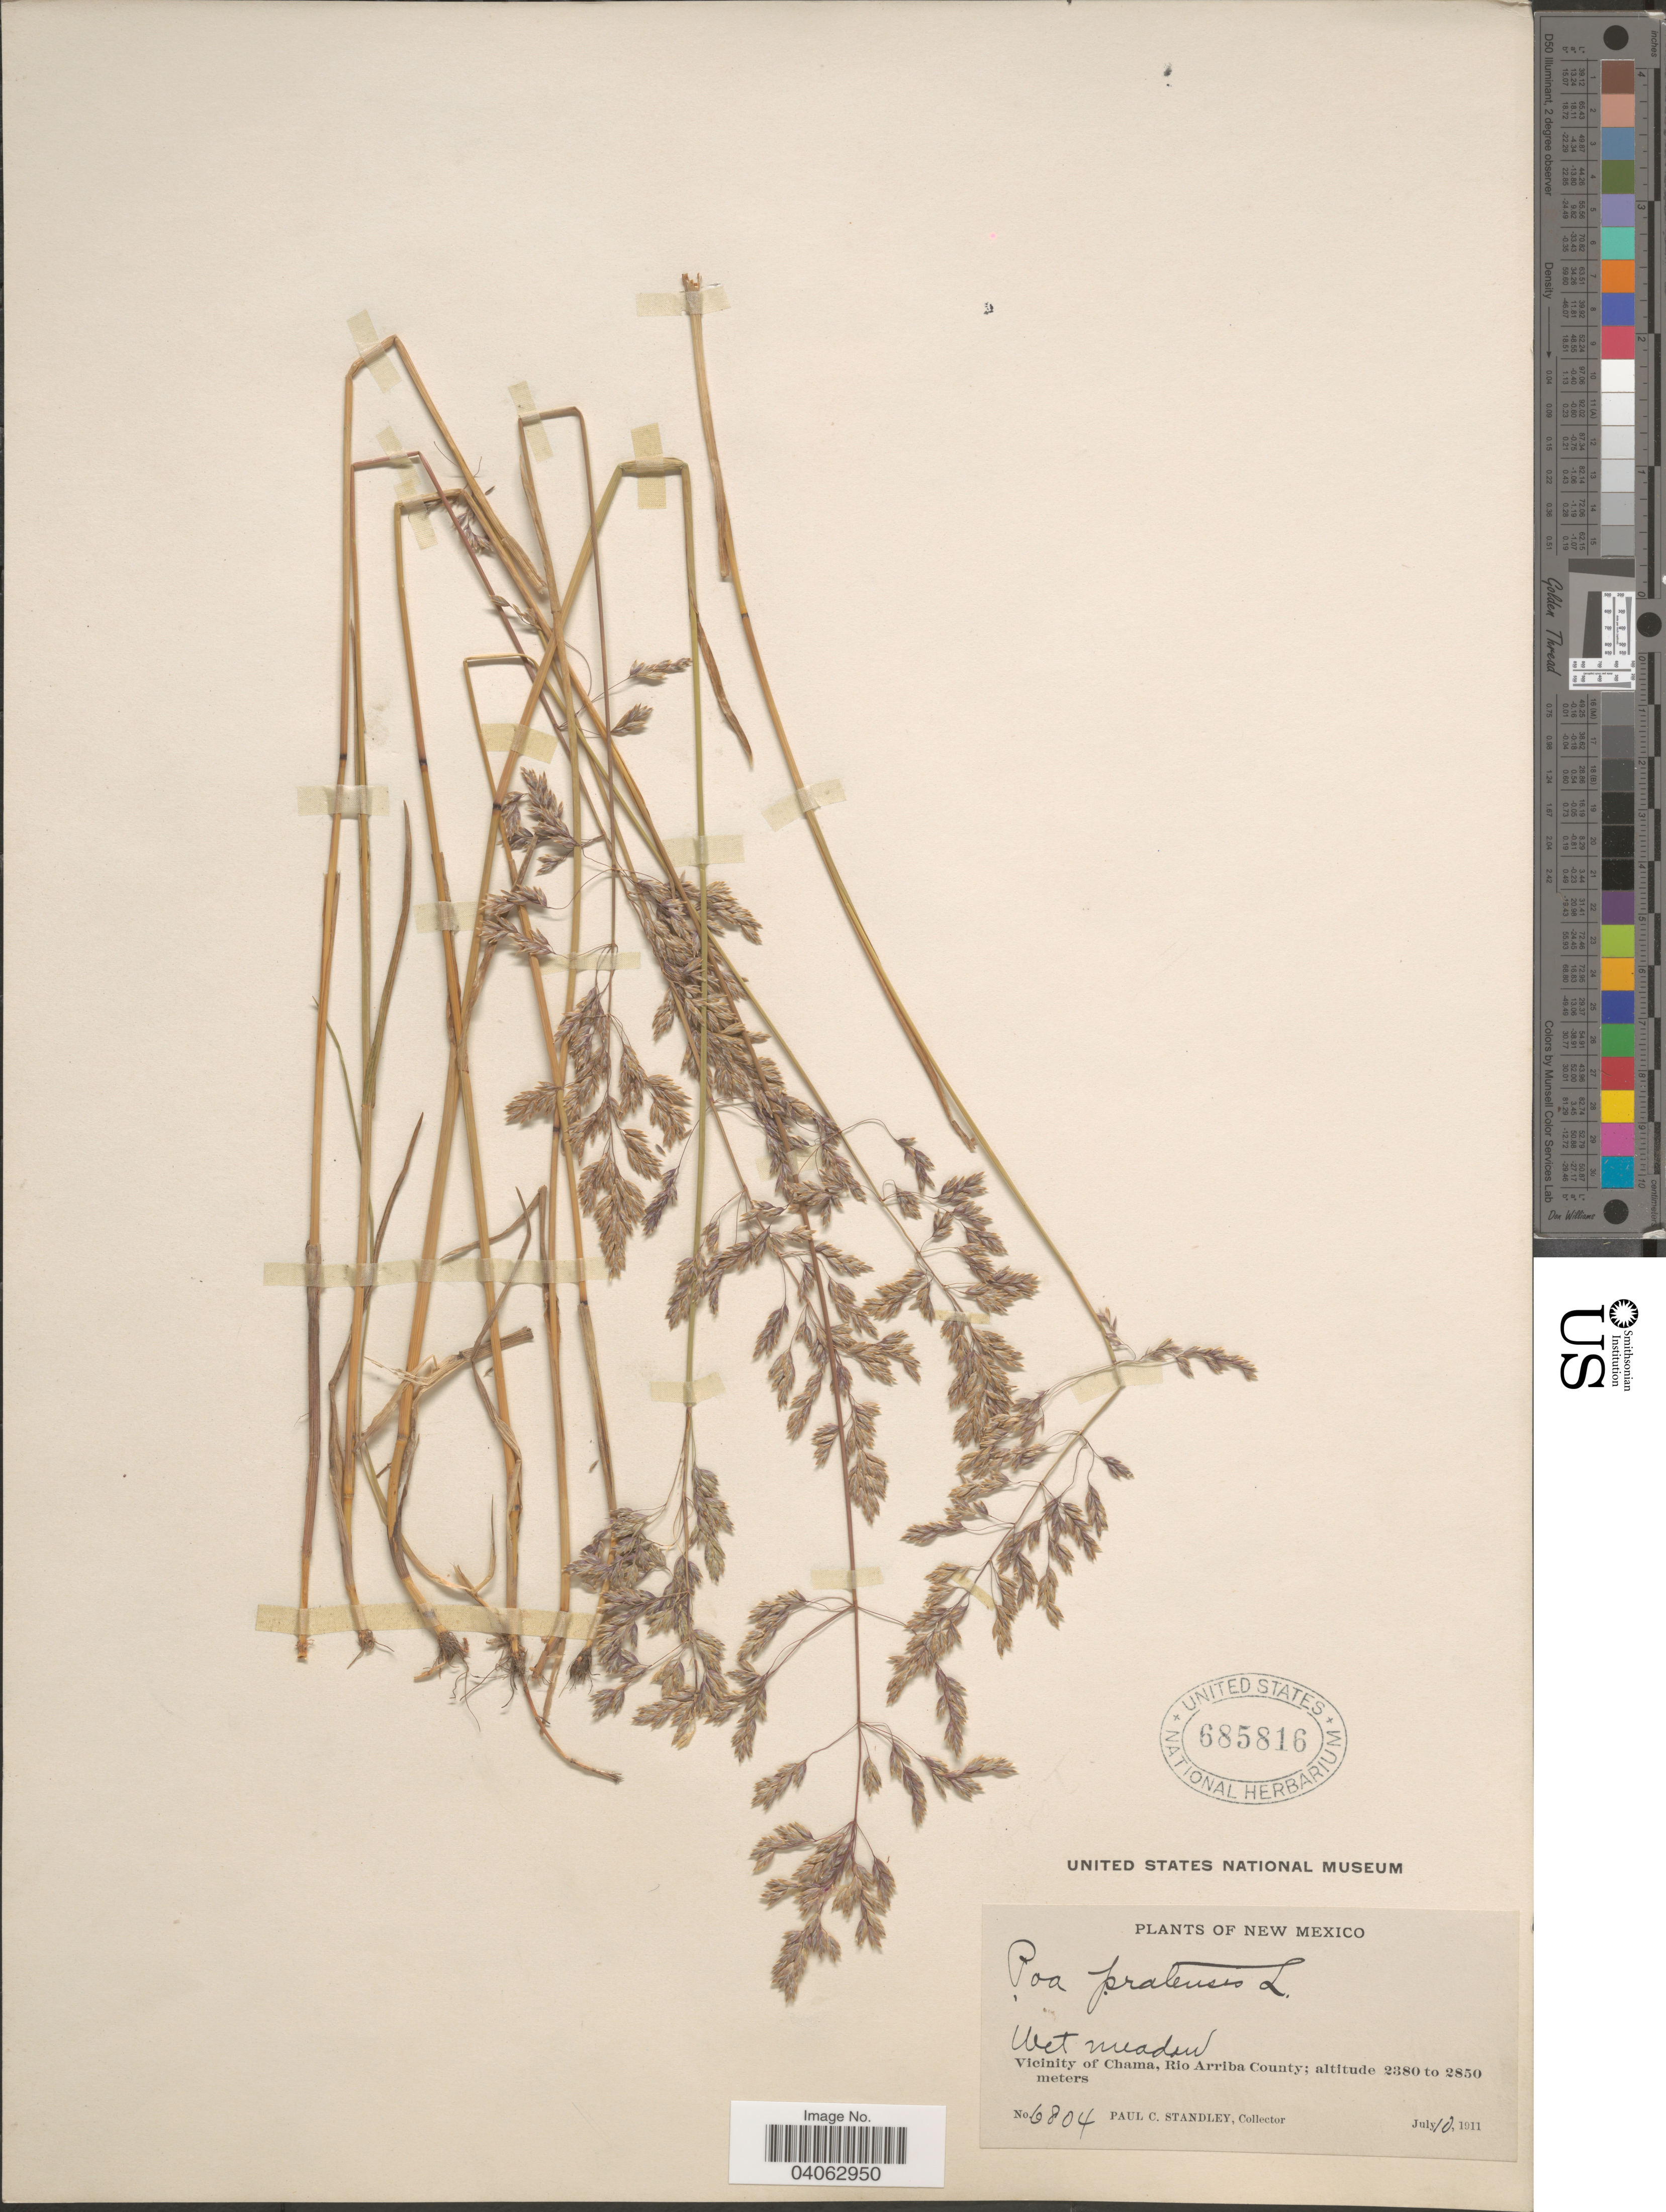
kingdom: Plantae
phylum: Tracheophyta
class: Liliopsida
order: Poales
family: Poaceae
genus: Poa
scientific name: Poa pratensis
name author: L.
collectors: P. C. Standley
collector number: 6804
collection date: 1911-07-10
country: United States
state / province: New Mexico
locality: Vicinity of Chama, Rio Arriba County.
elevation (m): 2380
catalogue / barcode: US 685816